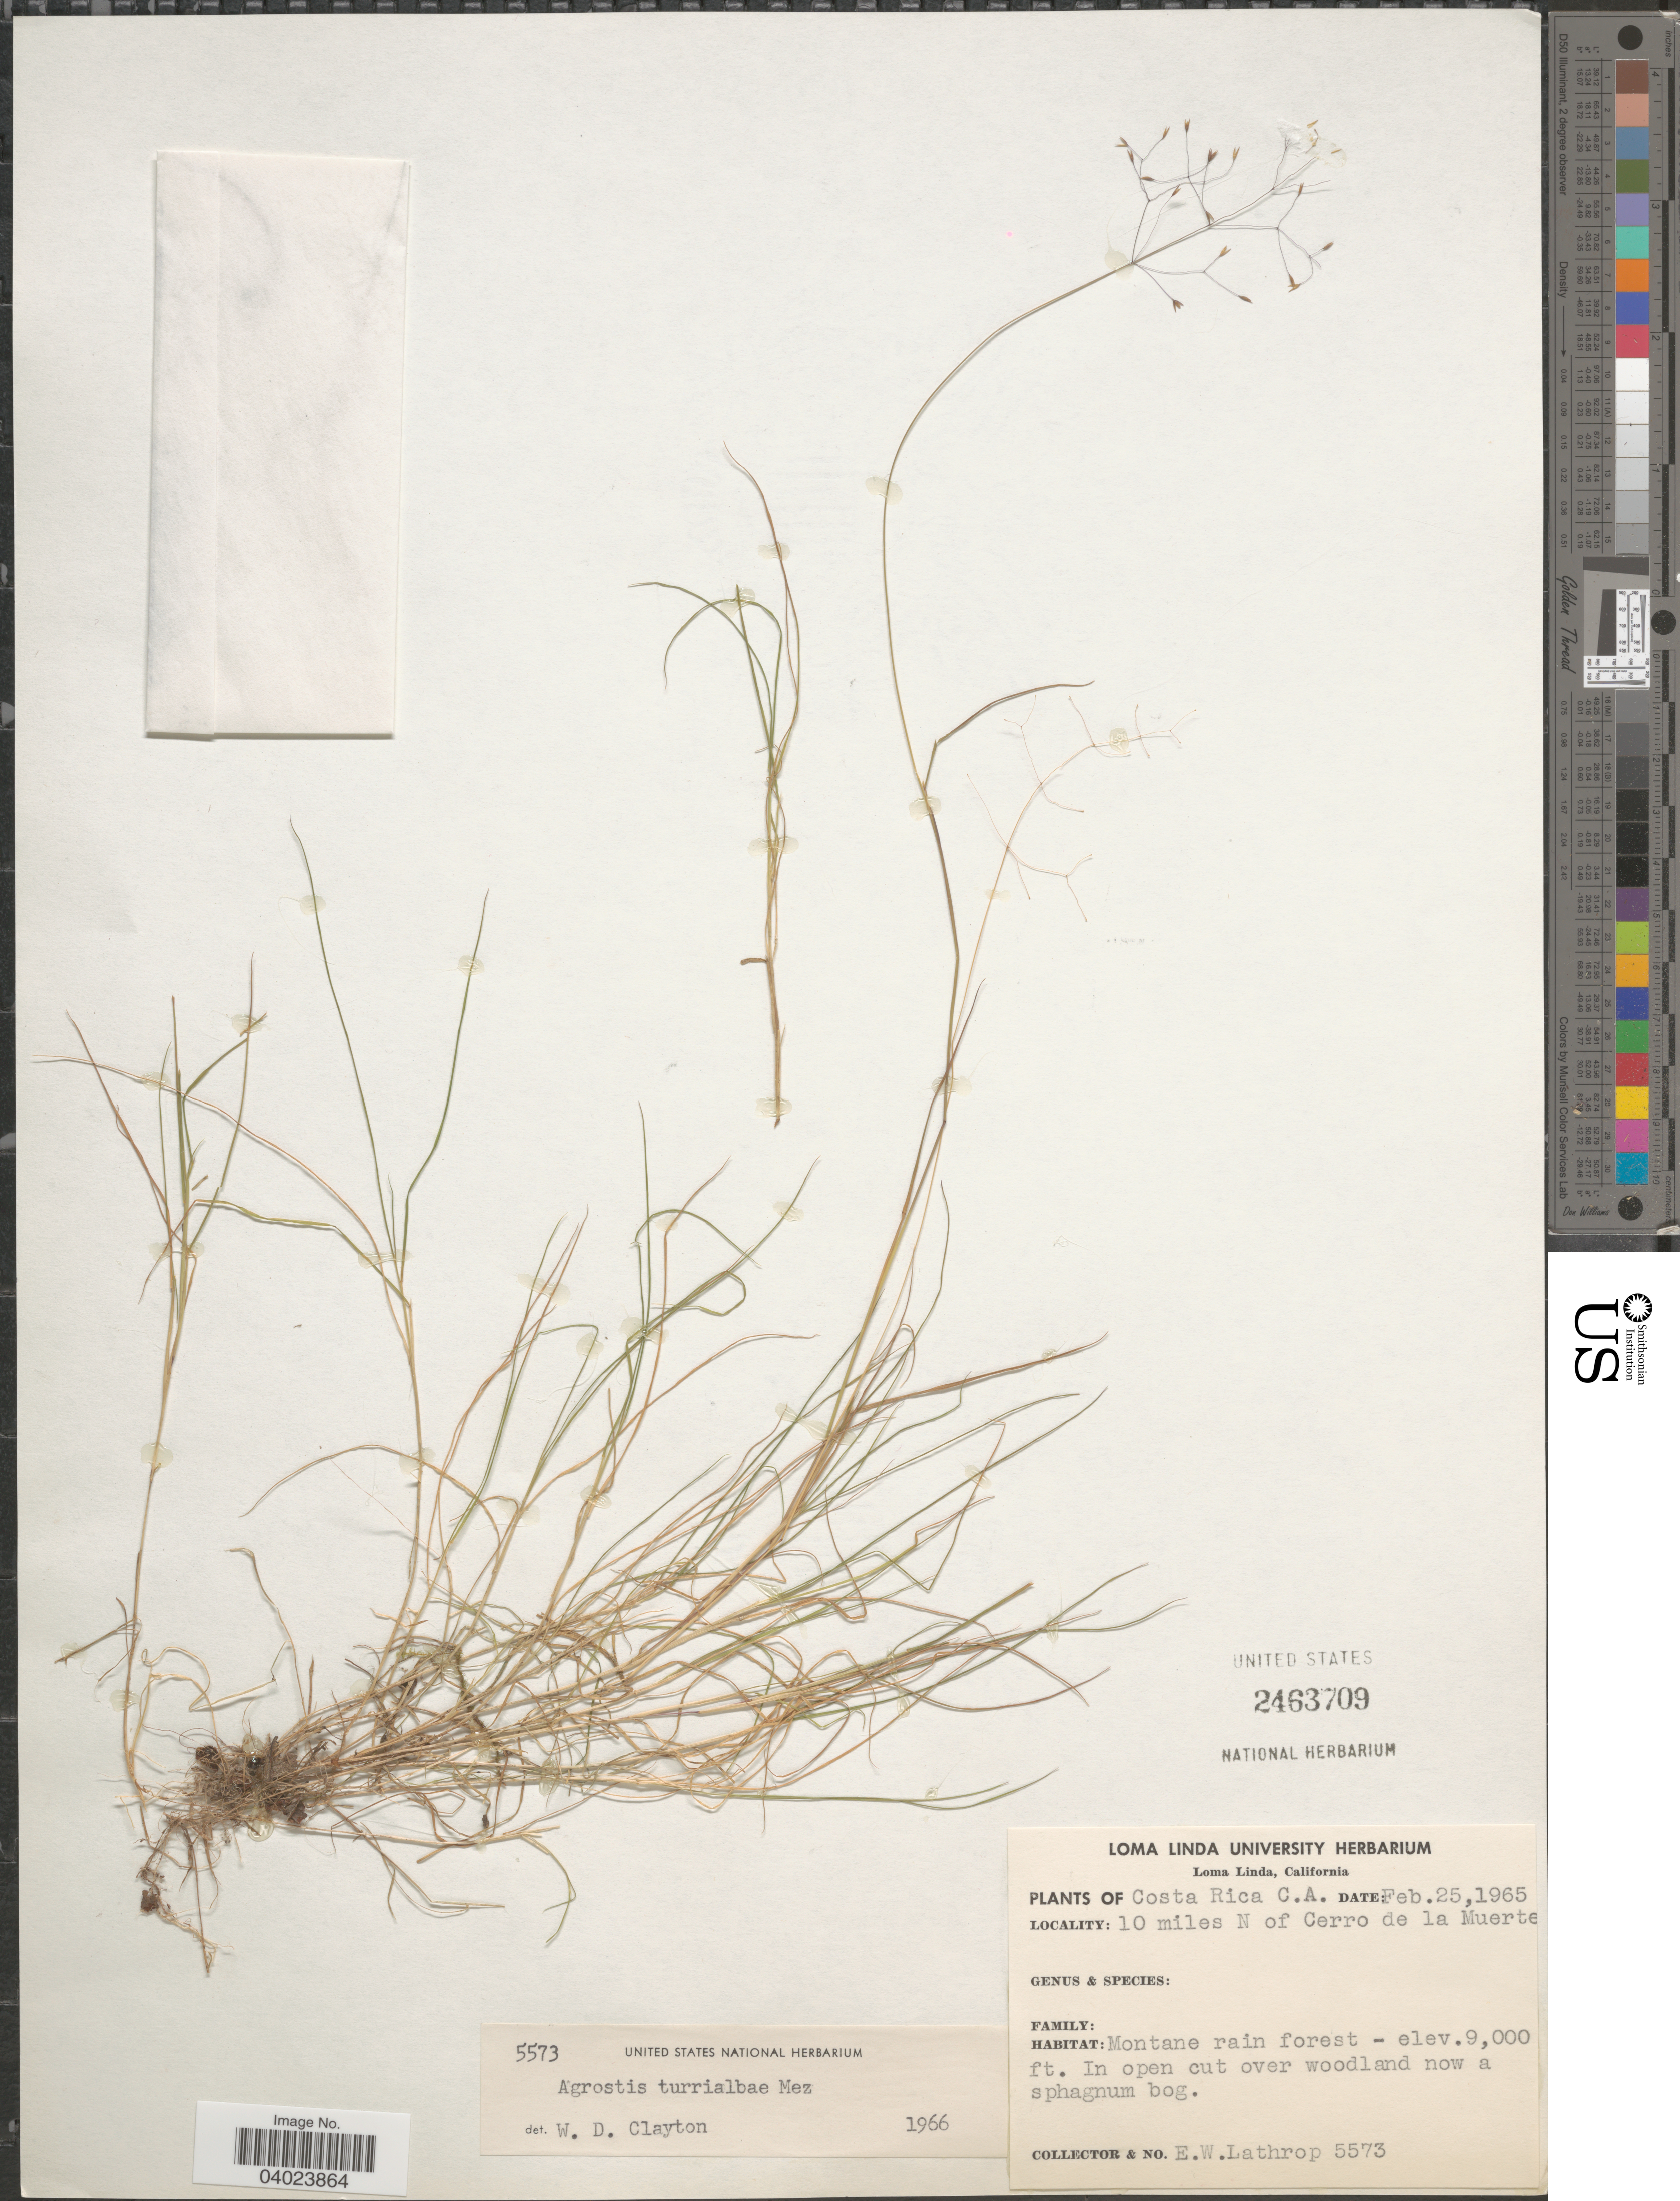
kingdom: Plantae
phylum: Tracheophyta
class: Liliopsida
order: Poales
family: Poaceae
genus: Agrostis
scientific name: Agrostis turrialbae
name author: Mez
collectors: E. W. Lathrop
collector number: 5573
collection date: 1965-02-25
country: Costa Rica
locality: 10 miles N of Cerro de la Muerte.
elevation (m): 2743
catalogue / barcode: US 2463709